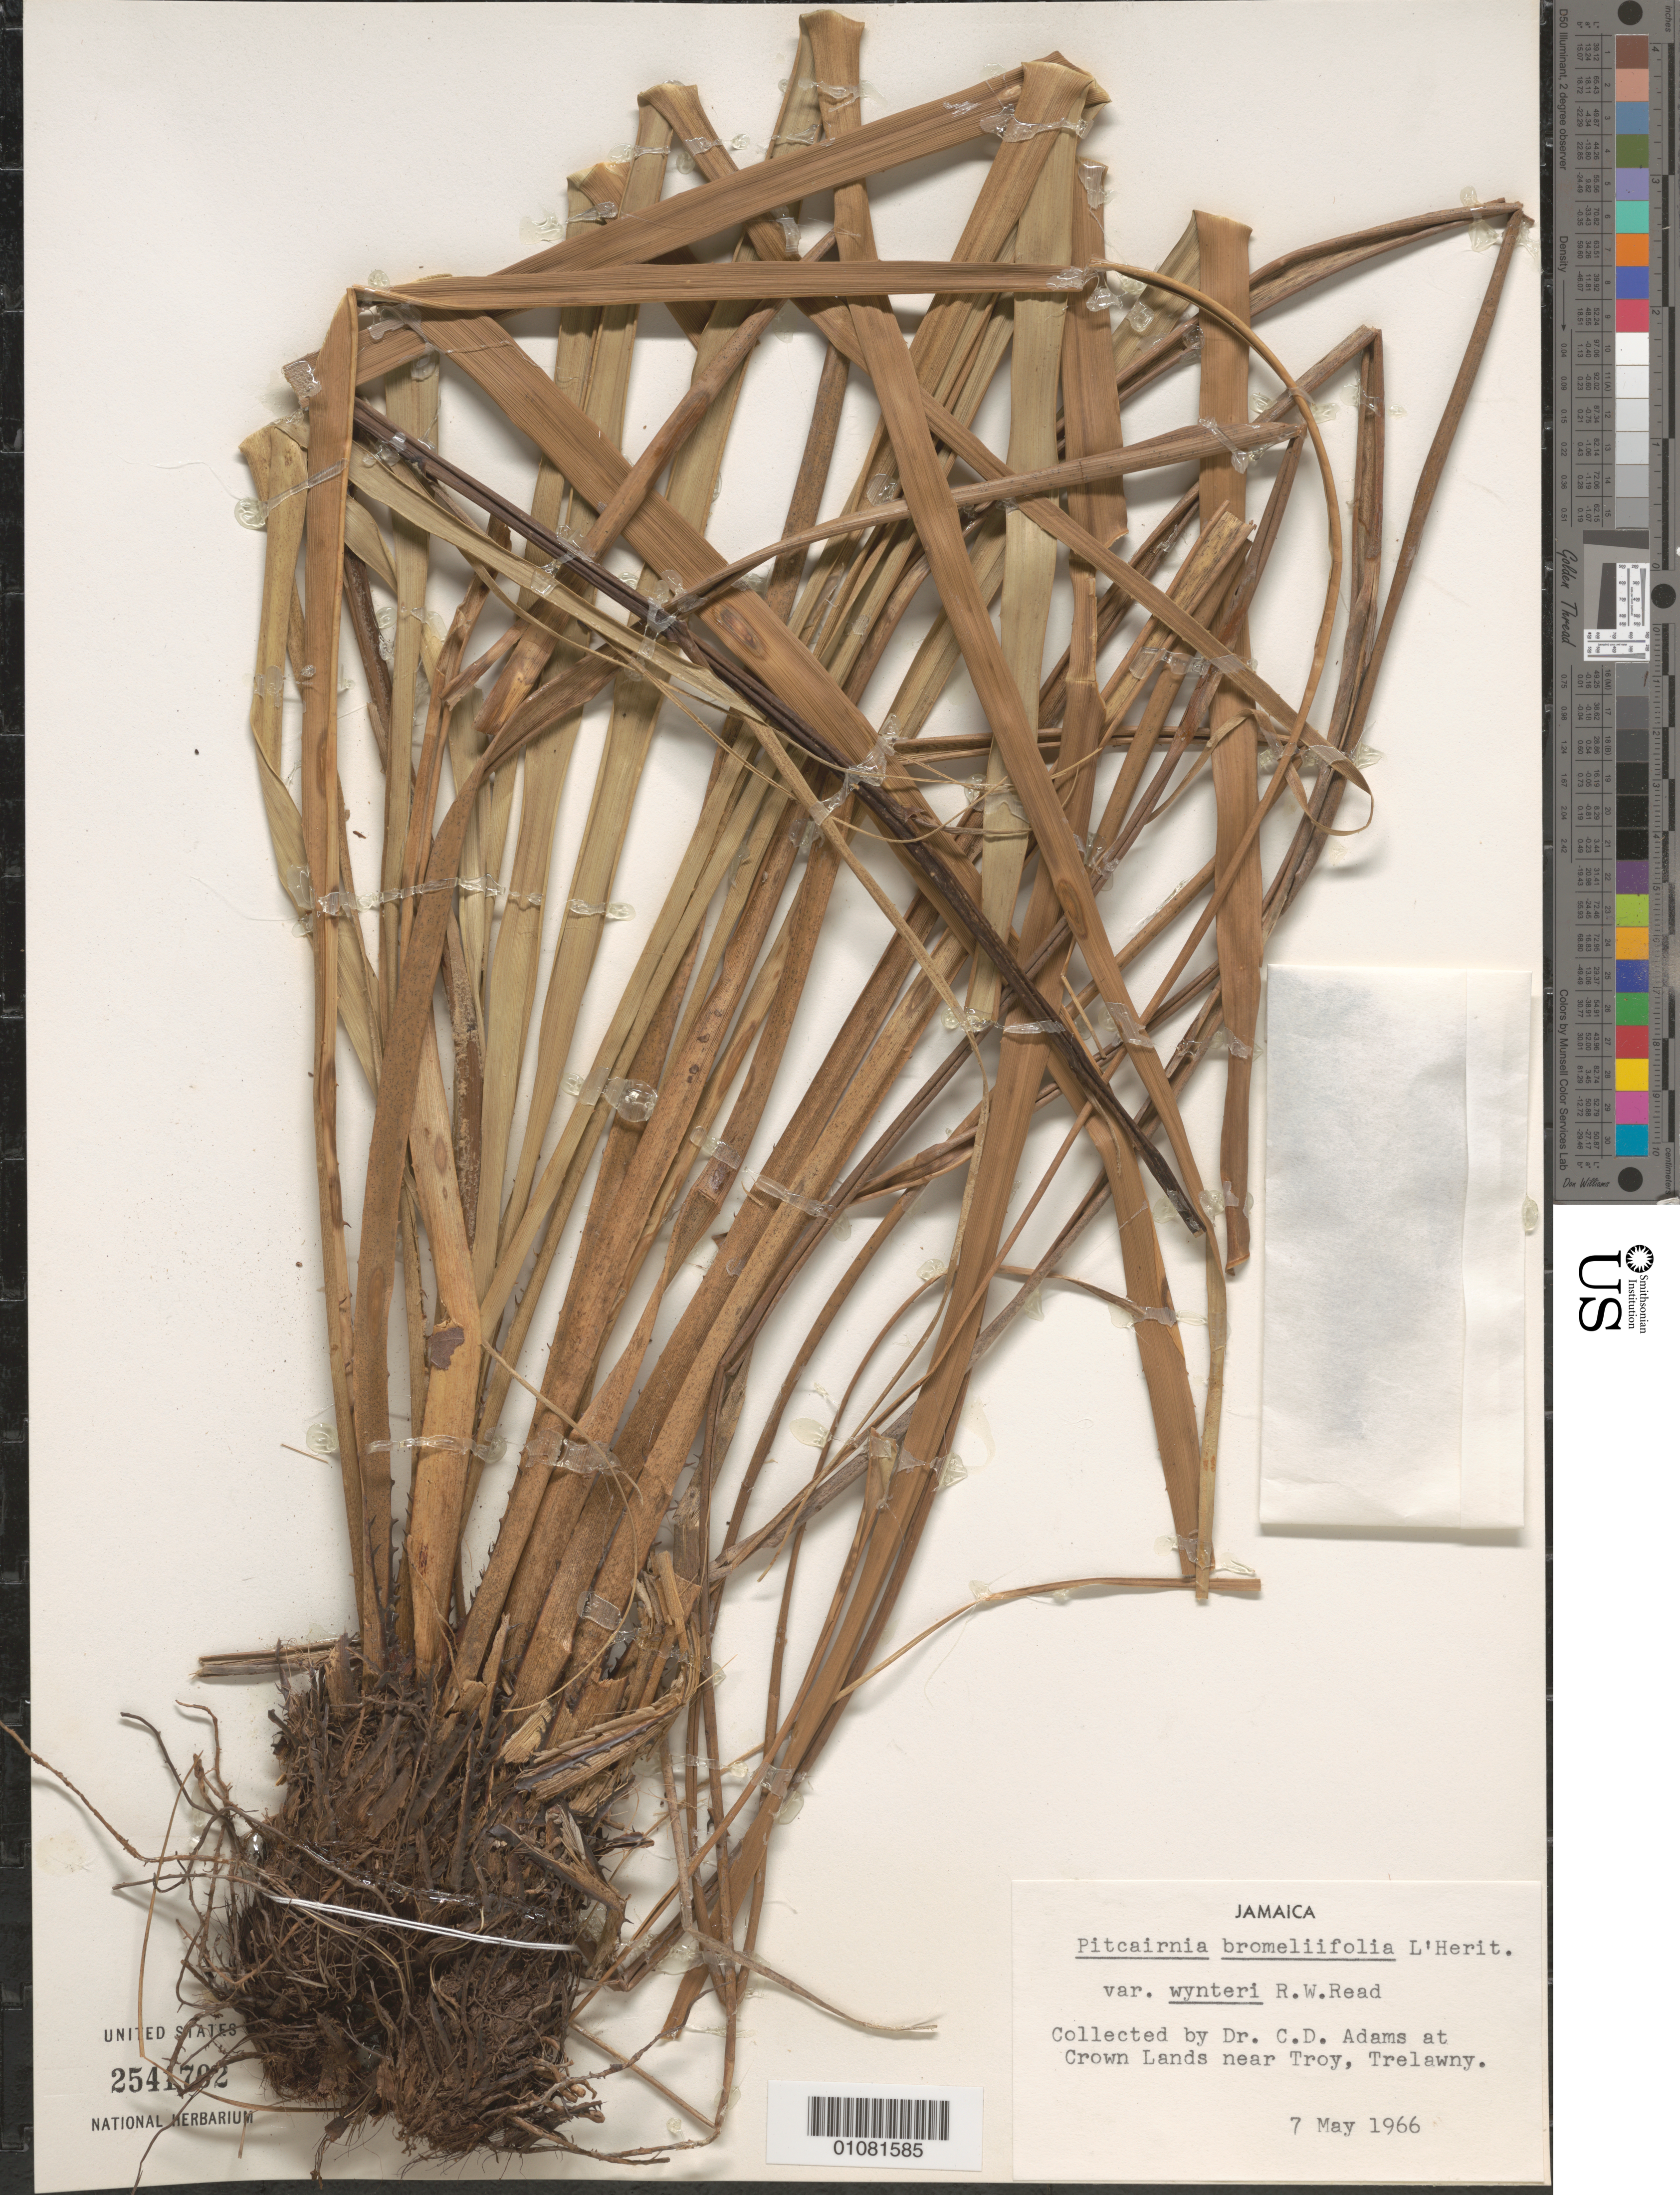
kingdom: Plantae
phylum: Tracheophyta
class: Liliopsida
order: Poales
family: Bromeliaceae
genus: Pitcairnia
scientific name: Pitcairnia bromeliifolia var. wynteri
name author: Read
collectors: C. D. Adams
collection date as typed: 07 May 1966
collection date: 1966-05-07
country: Jamaica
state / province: Trelawny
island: Jamaica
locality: Crown Lands near Troy, Trelawny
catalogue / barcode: US 2541702